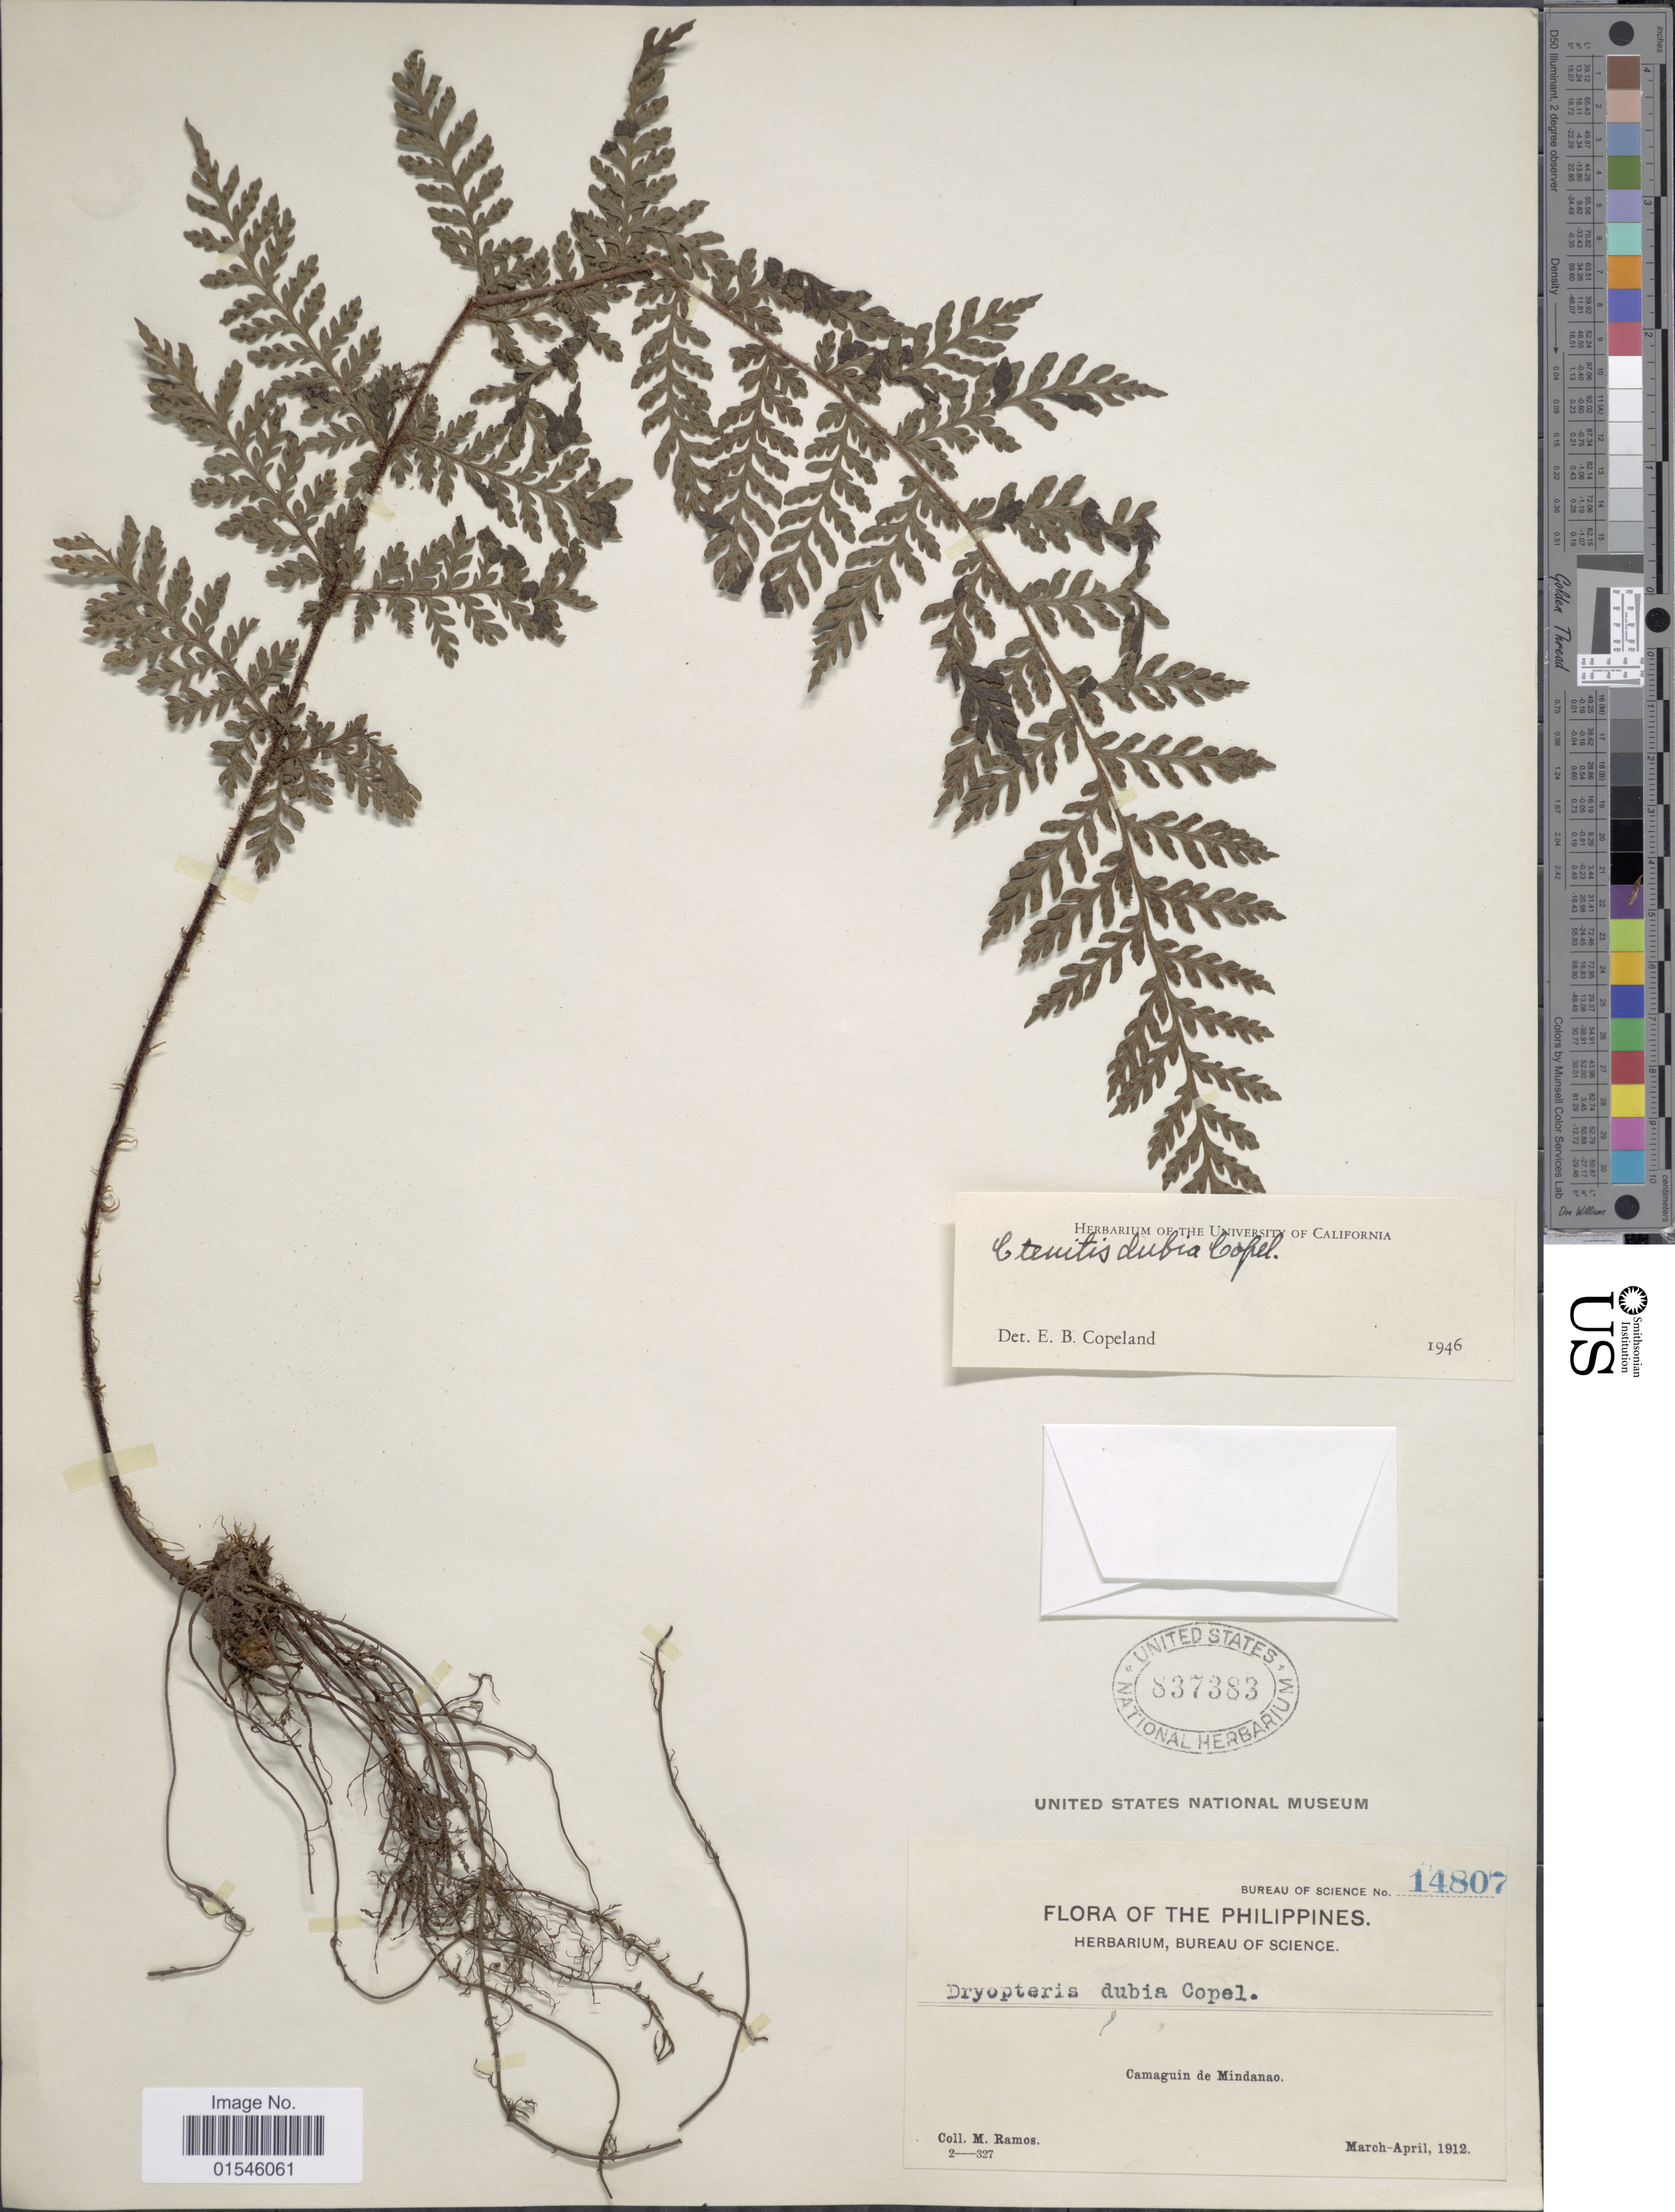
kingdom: Plantae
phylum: Tracheophyta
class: Polypodiopsida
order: Polypodiales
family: Tectariaceae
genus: Aenigmopteris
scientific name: Aenigmopteris dubia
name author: (Copel.) Holttum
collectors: M. Ramos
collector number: Bureau of Science 14807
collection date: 1912-03/1912-04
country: Philippines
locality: Camaguin de Mindanao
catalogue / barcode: US 837383